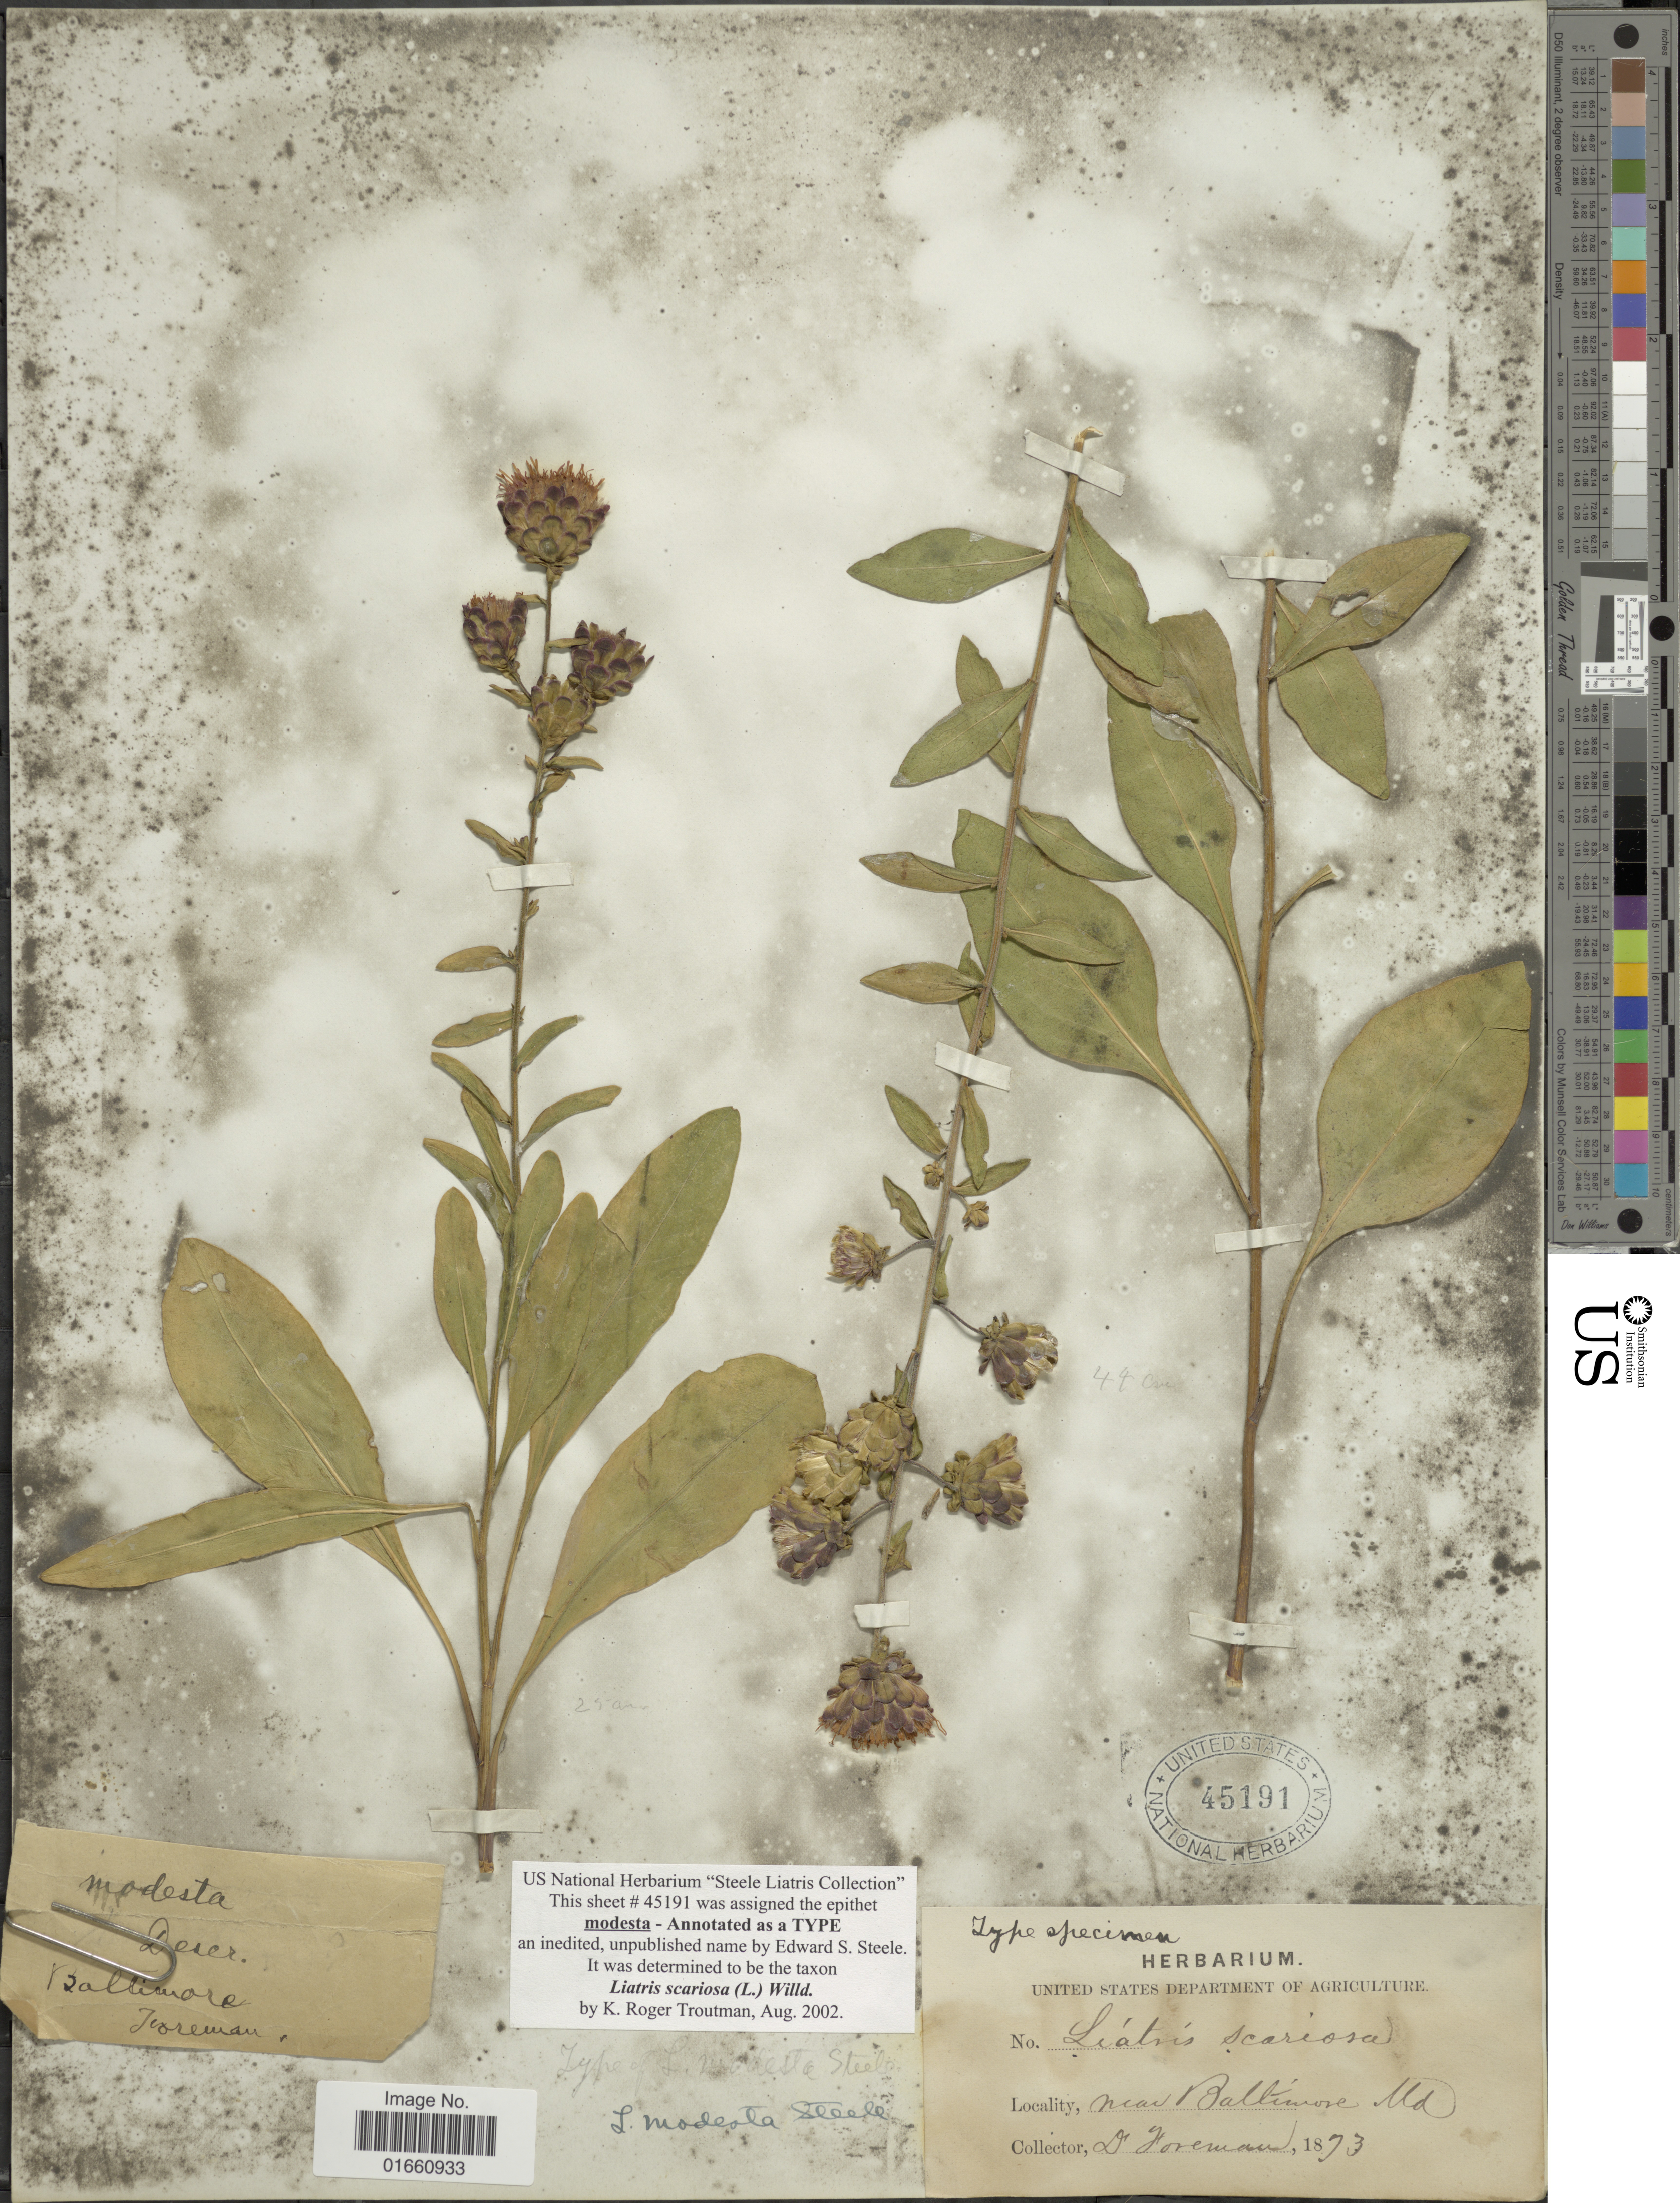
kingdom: Plantae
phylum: Tracheophyta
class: Magnoliopsida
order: Asterales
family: Asteraceae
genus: Liatris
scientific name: Liatris scariosa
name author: (L.) Willd.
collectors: -. Foreman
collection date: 1873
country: United States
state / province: Maryland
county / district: Baltimore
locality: Near Baltimore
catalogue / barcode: US 45191